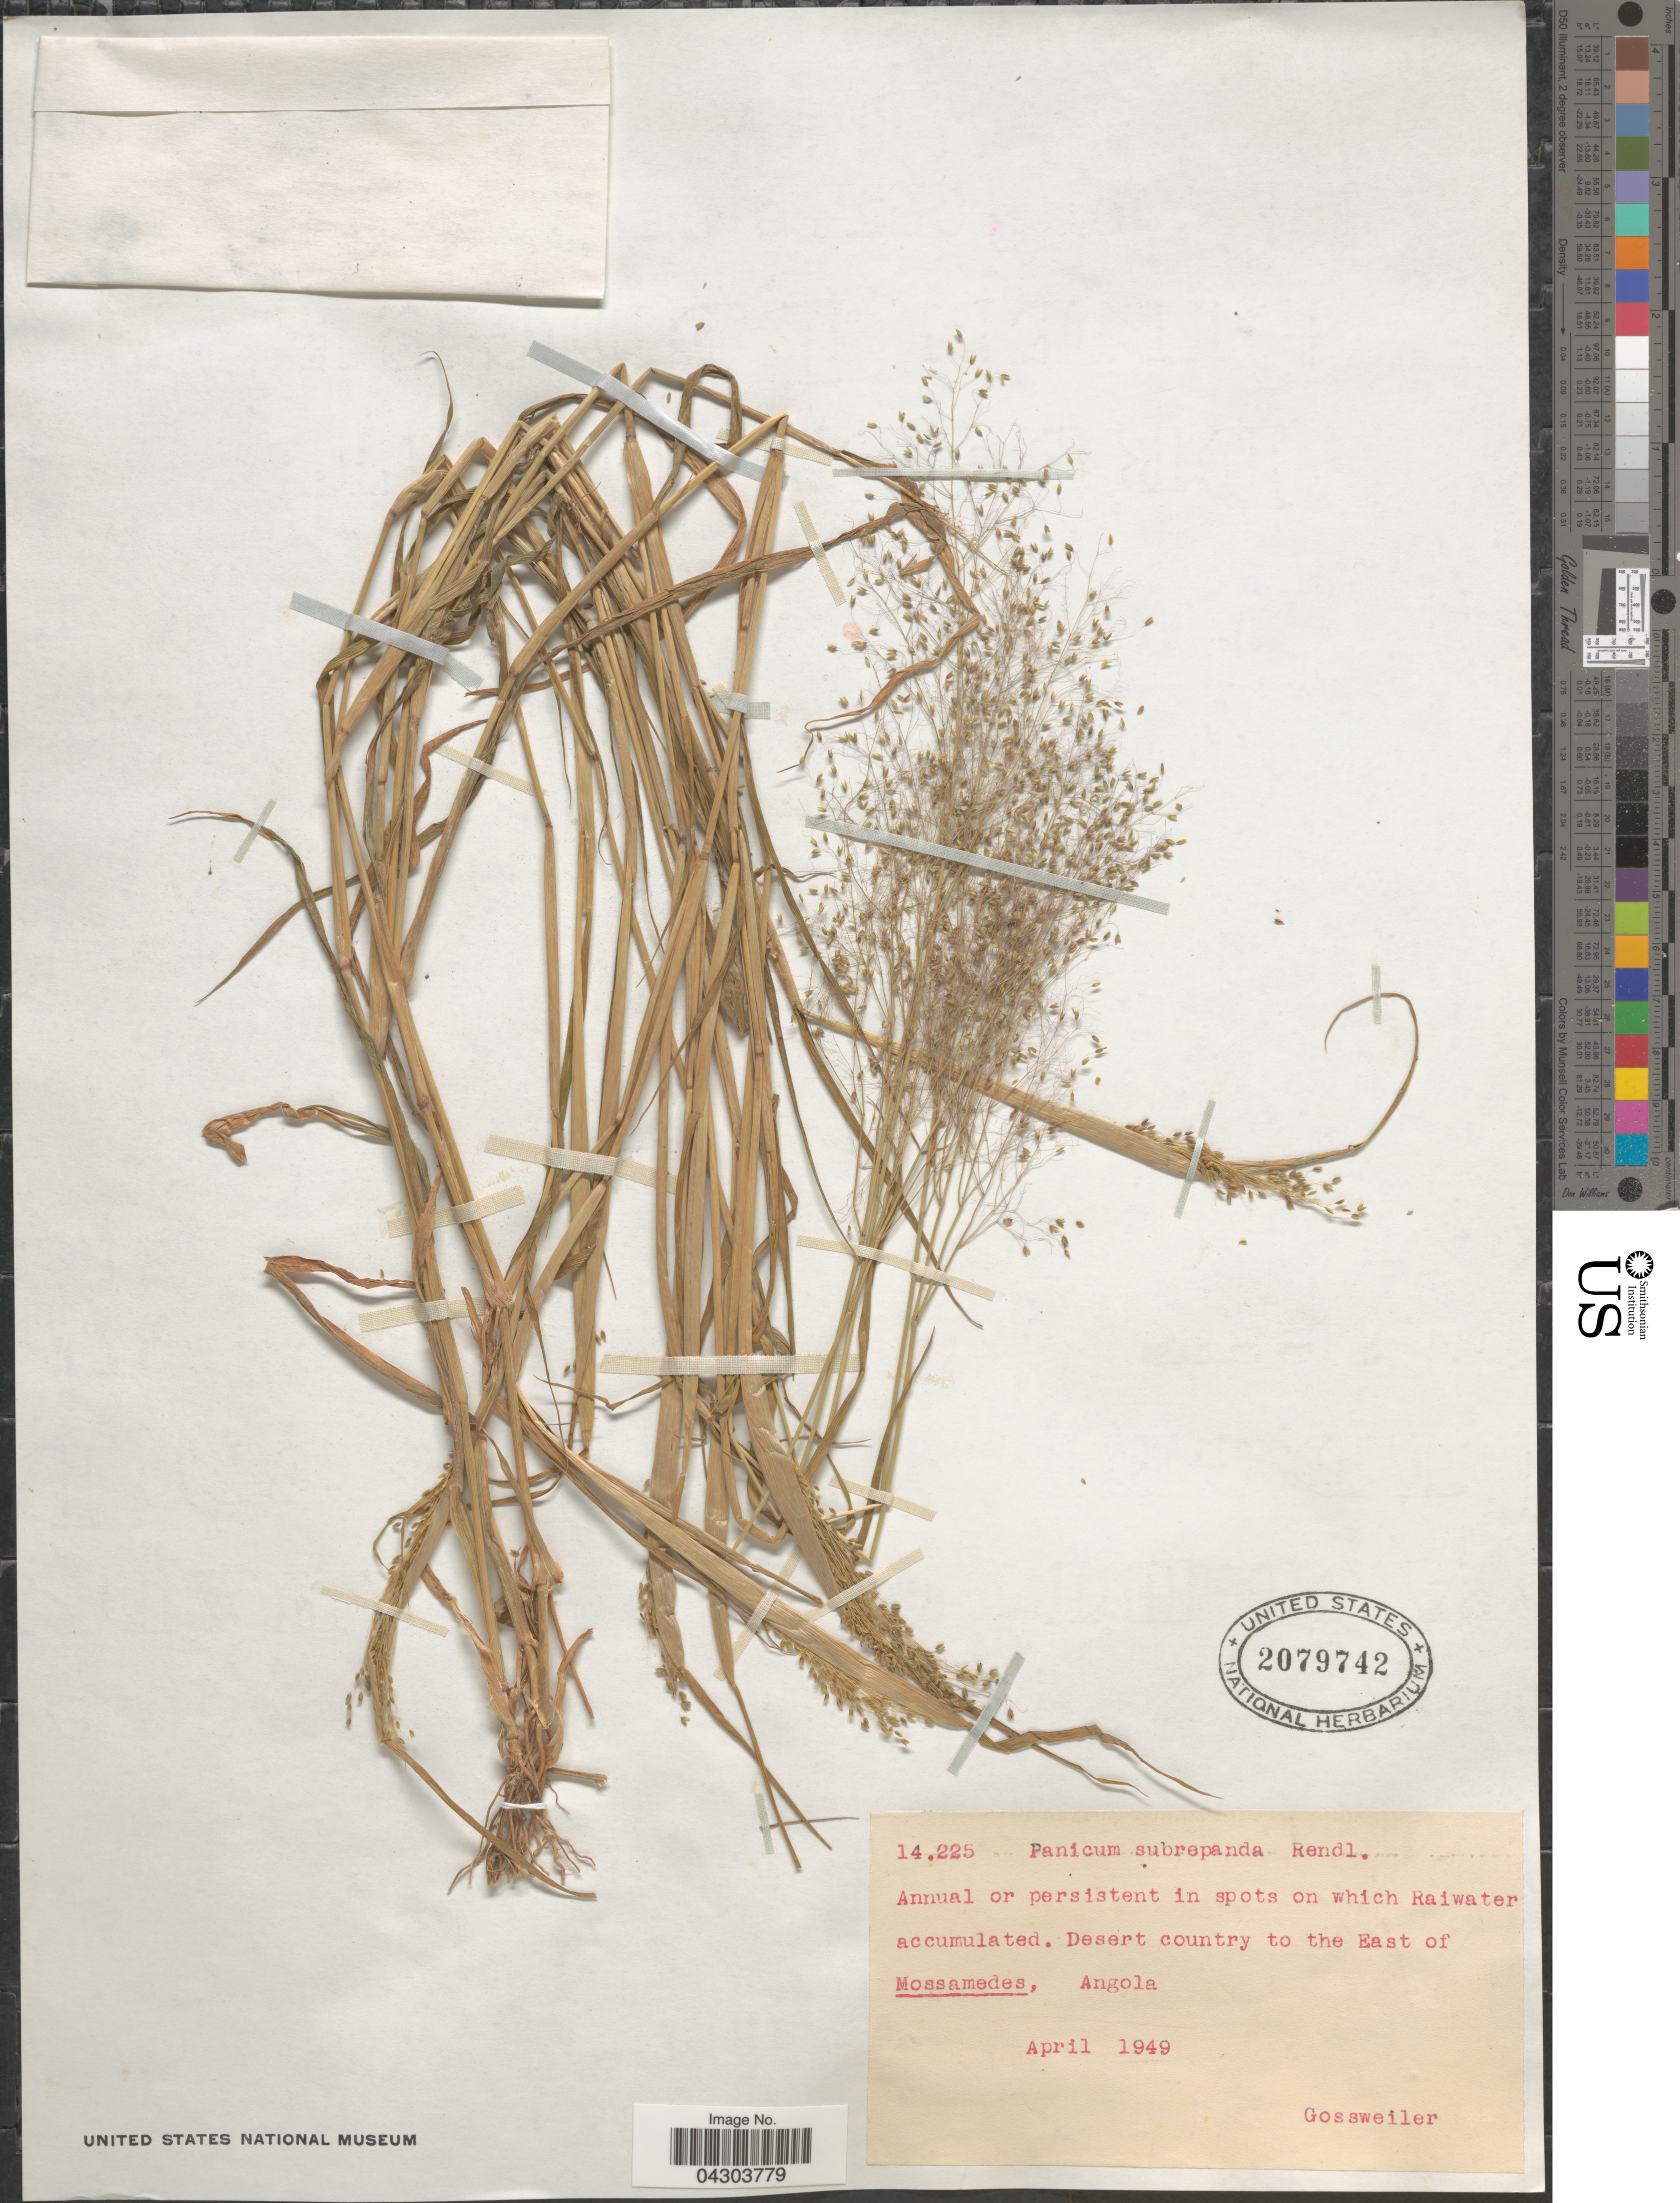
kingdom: Plantae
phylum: Tracheophyta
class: Liliopsida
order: Poales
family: Poaceae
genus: Panicum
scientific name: Panicum nervatum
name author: (Franch.) Stapf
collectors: -. Gossweiler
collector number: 14225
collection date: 1949-04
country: Angola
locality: Annual or persistent in spots on which Raiwater accumulated. Desert country to the East of Mossamedes.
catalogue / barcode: US 2079742